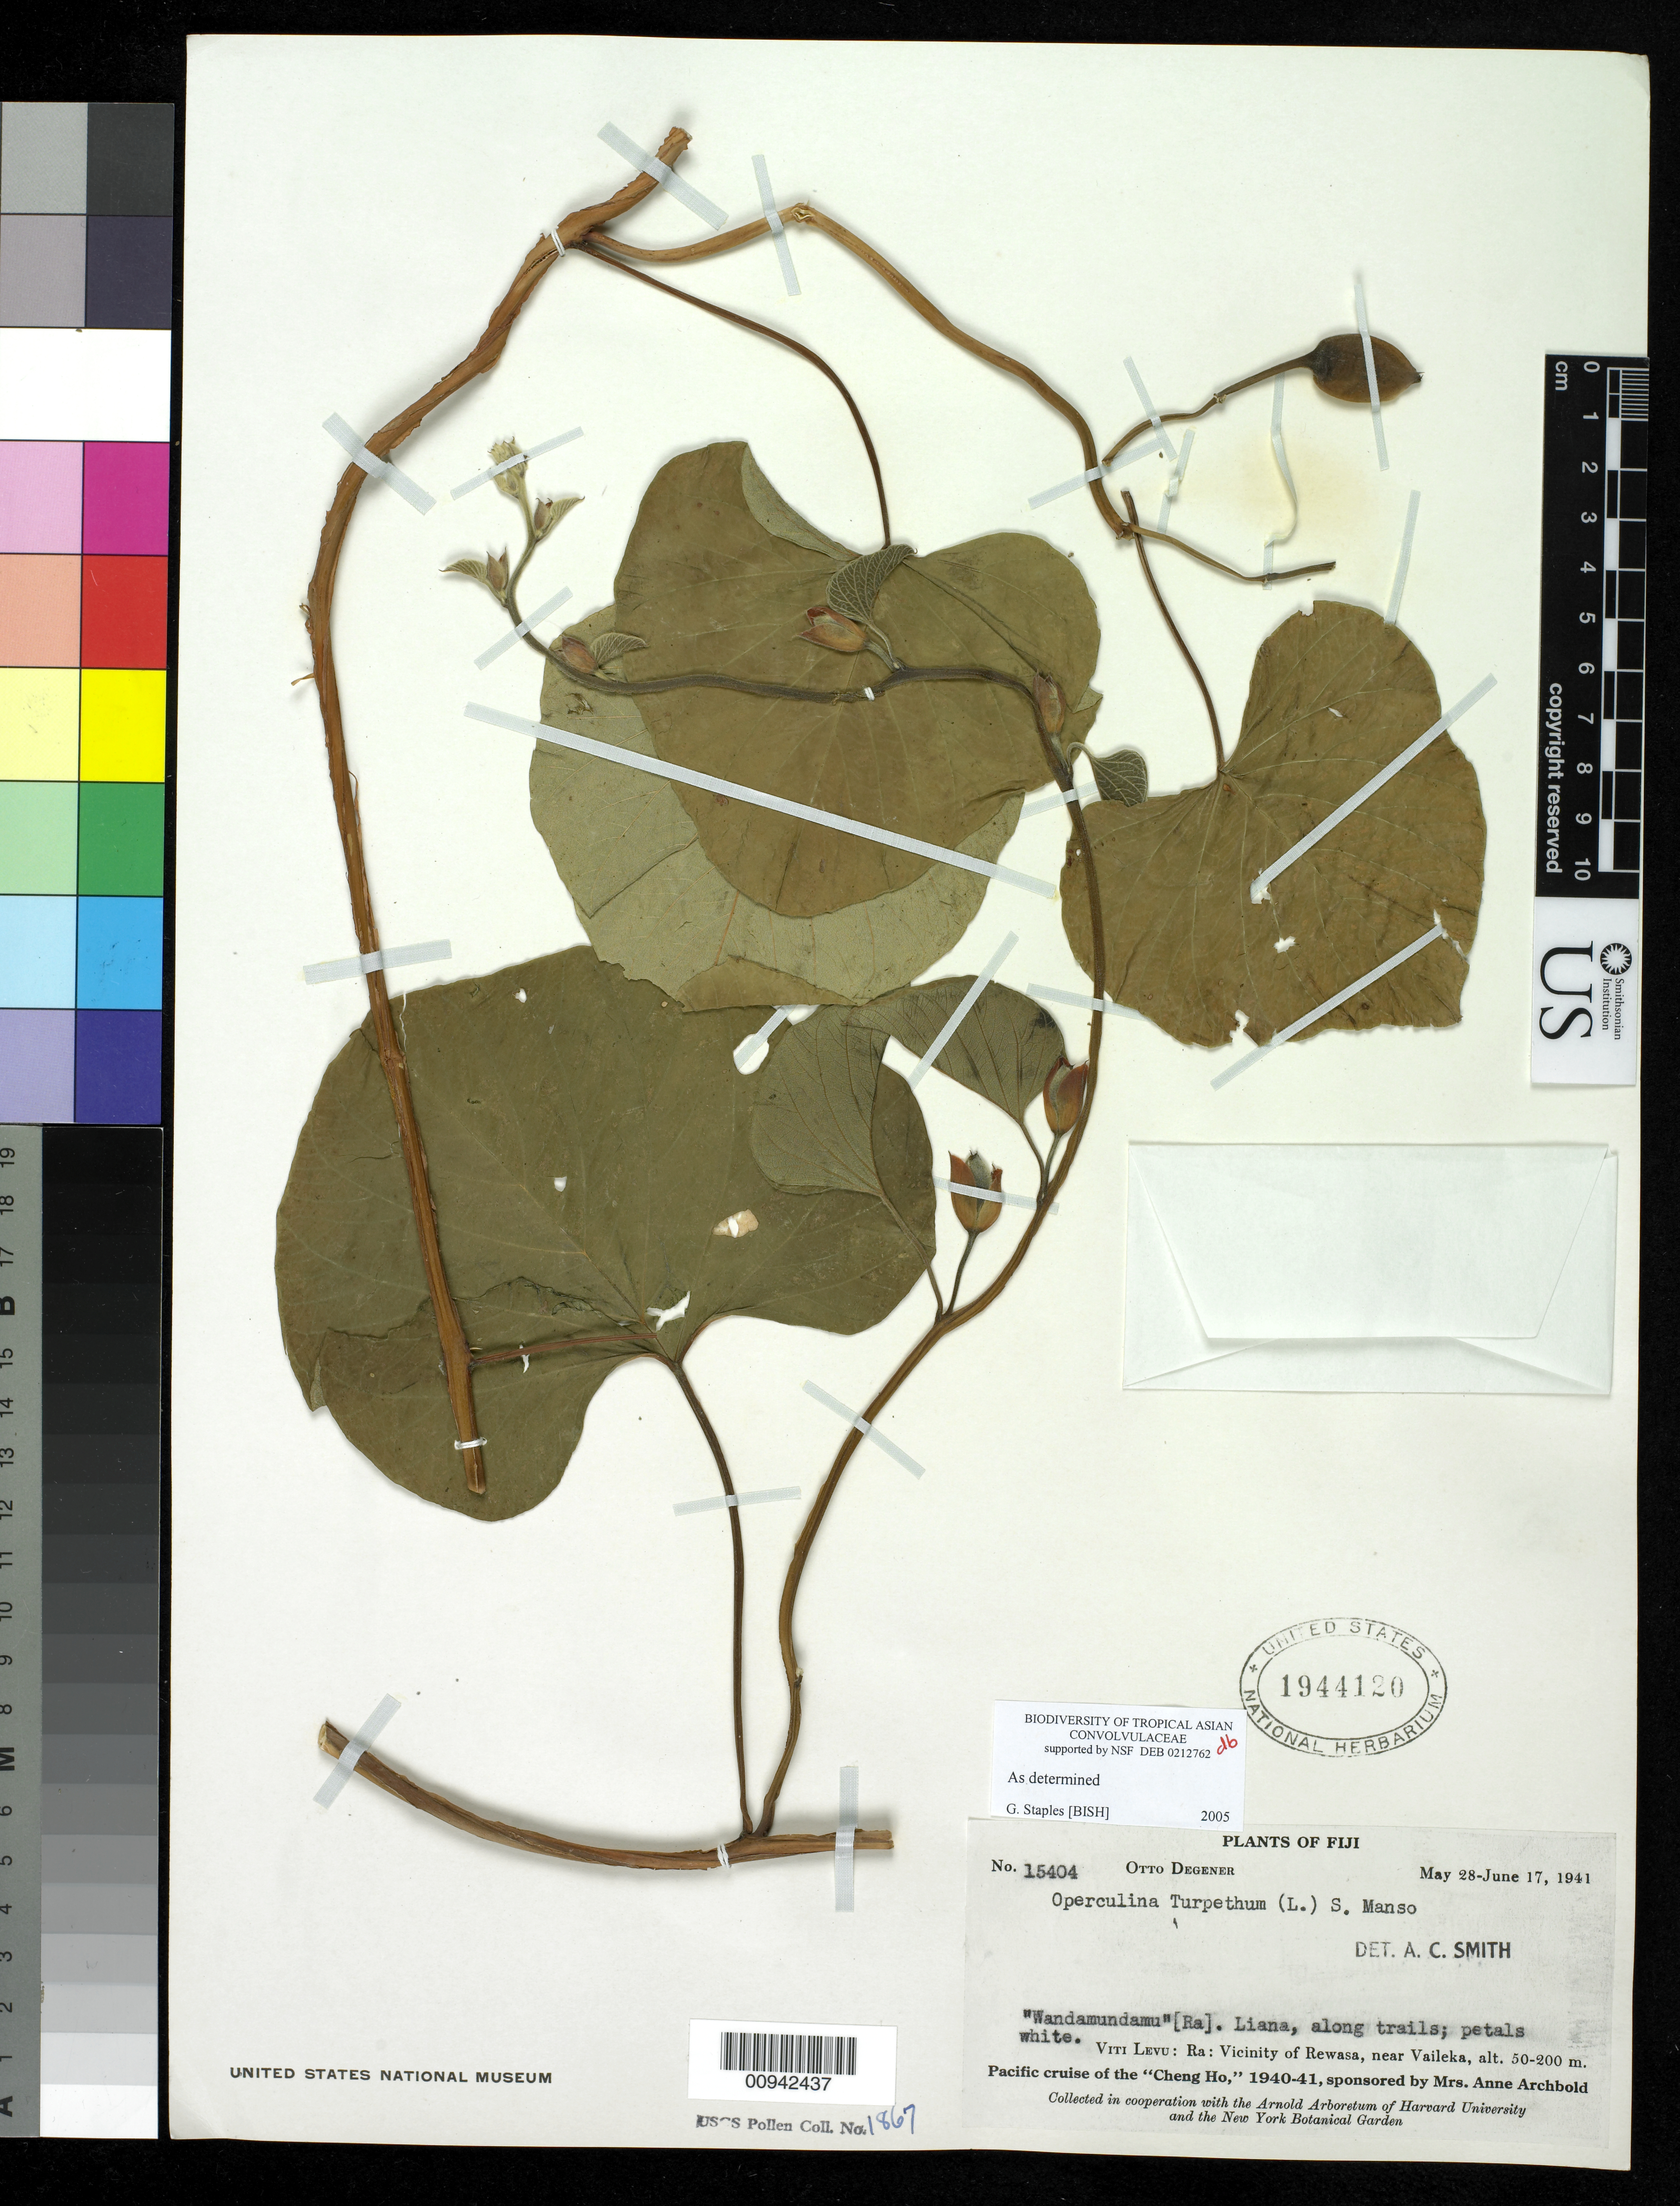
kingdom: Plantae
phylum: Tracheophyta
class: Magnoliopsida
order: Solanales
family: Convolvulaceae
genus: Operculina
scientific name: Operculina turpethum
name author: (L.) Silva Manso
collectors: O. Degener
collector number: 15404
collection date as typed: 28 May 1941 to 17 Jun 1941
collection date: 1941-05-28/1941-06-17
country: Fiji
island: Viti Levu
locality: Ra: Vicinity of Rewasa, Near Vaileka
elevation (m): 50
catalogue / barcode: US 1944120